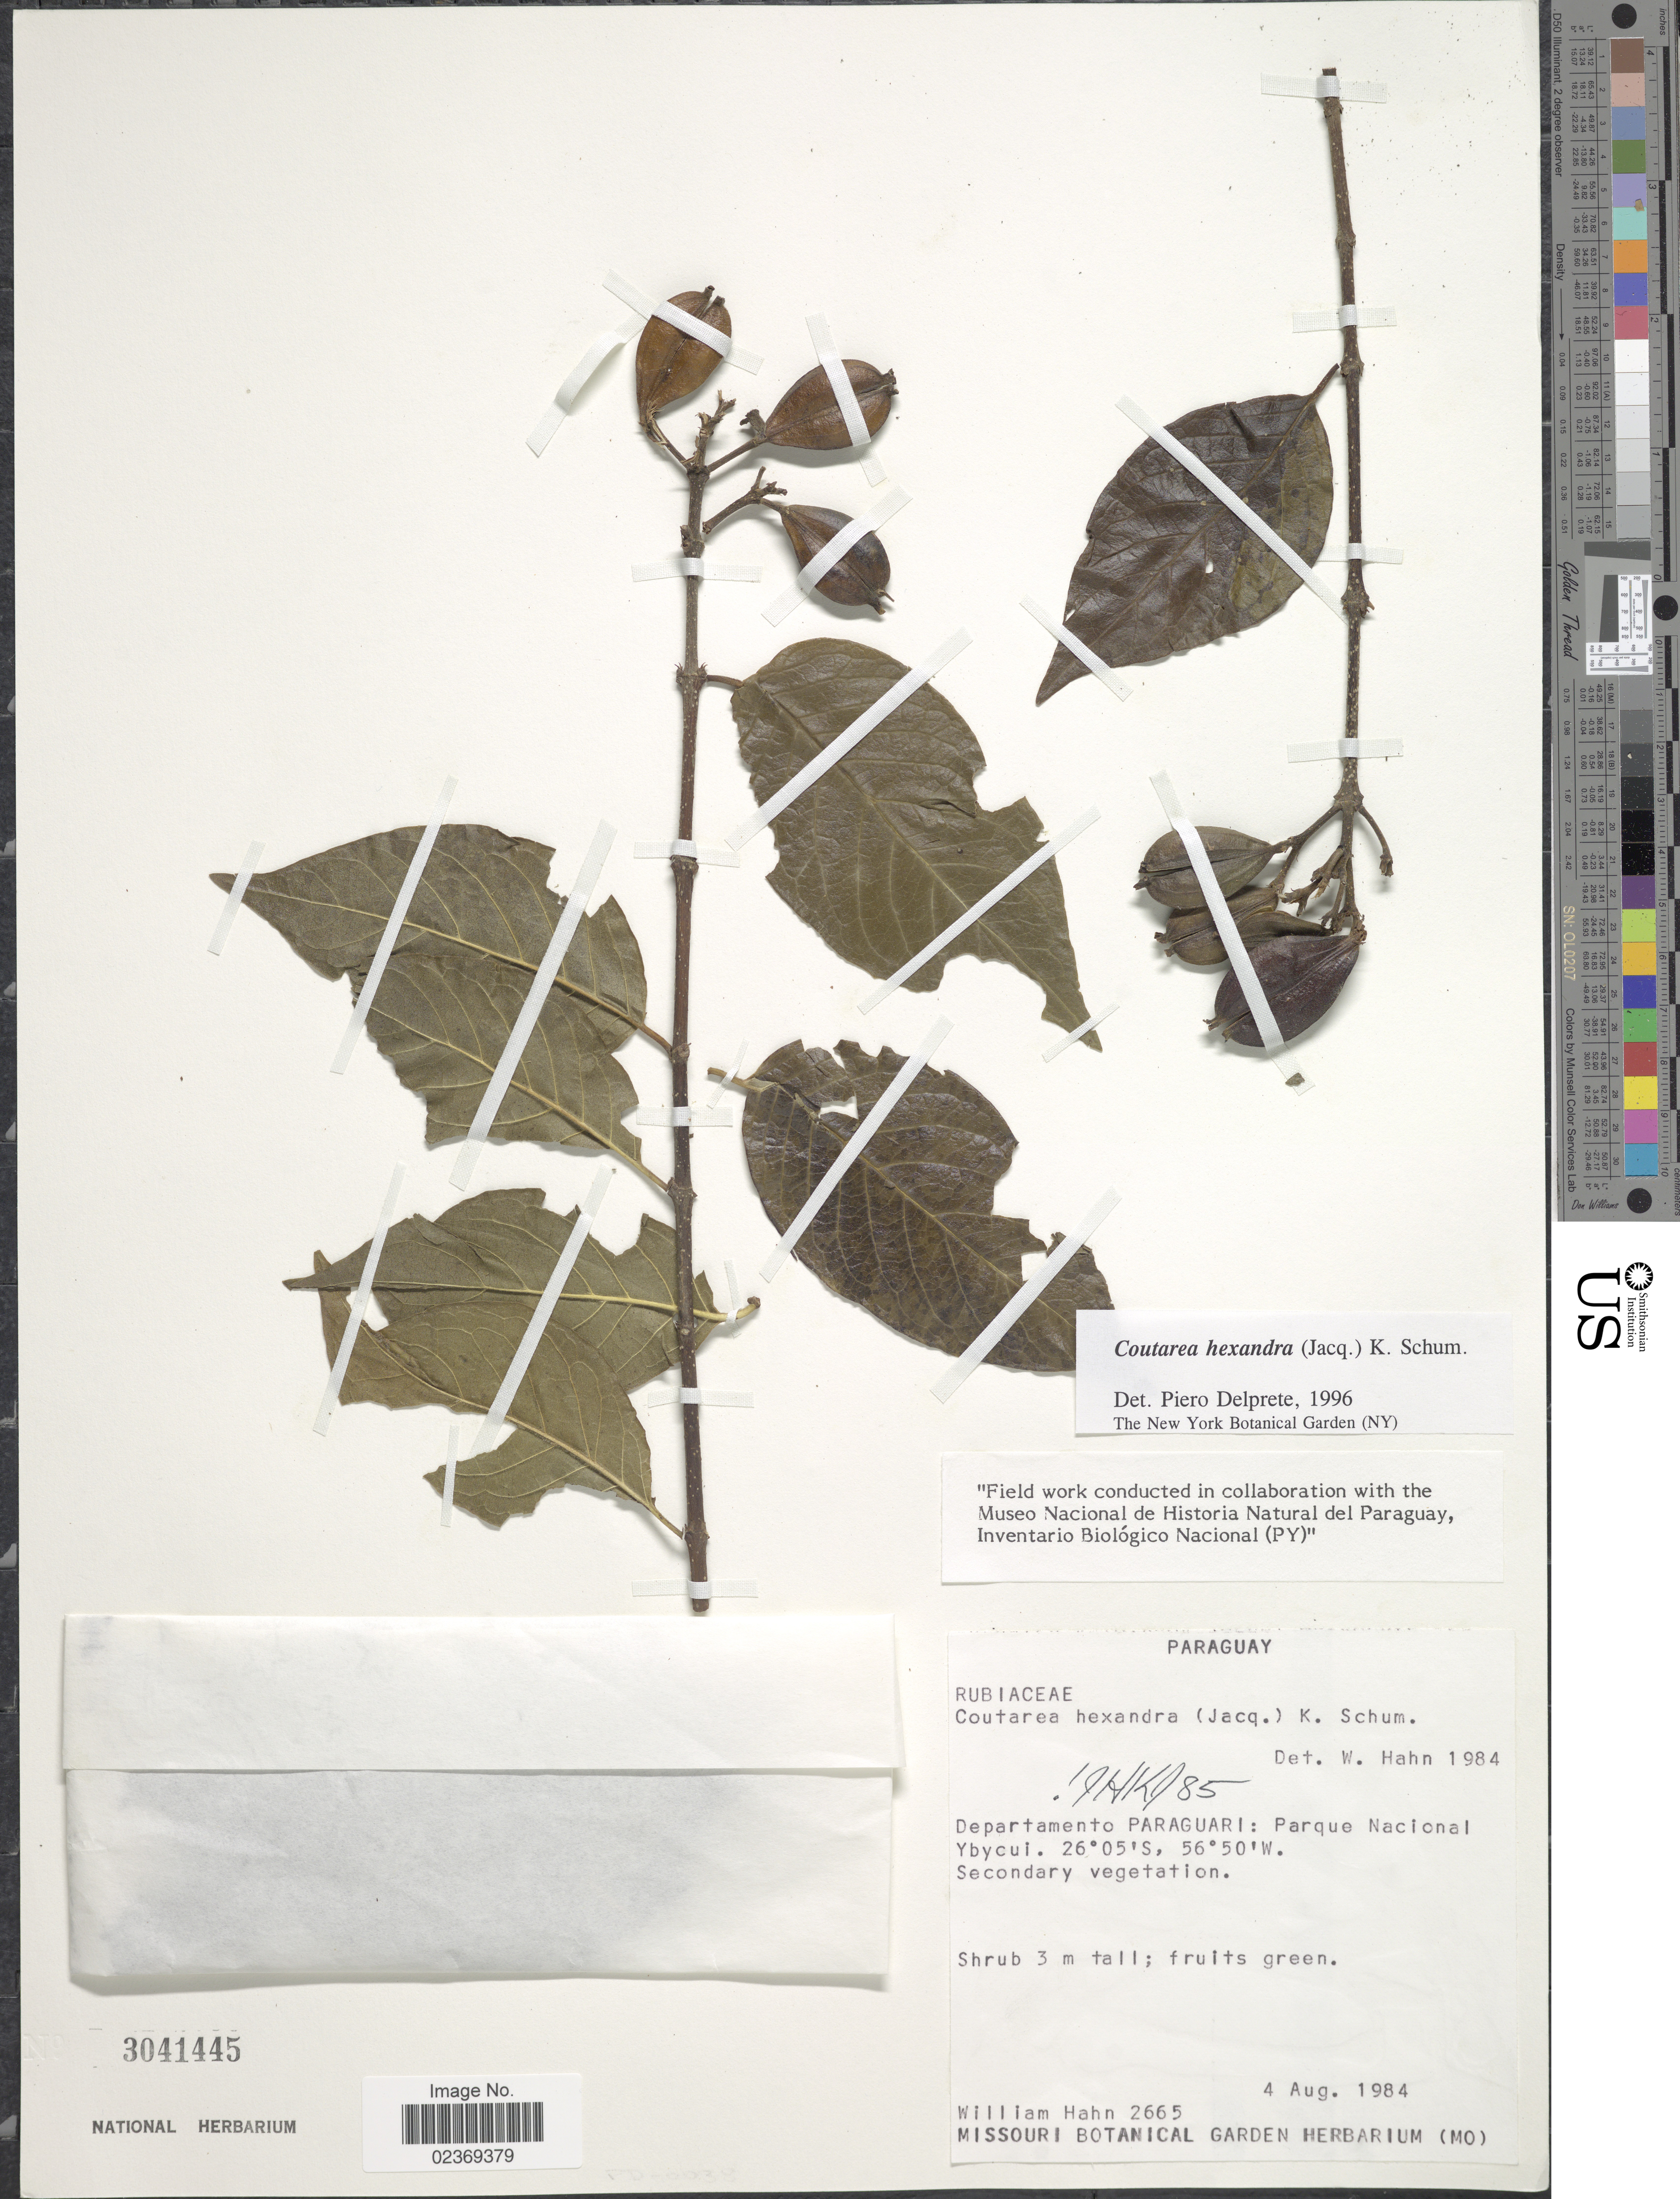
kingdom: Plantae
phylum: Tracheophyta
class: Magnoliopsida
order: Gentianales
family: Rubiaceae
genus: Coutarea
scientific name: Coutarea hexandra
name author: (Jacq.) K. Schum.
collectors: W. Hahn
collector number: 2665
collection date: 1984-08-04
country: Paraguay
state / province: Paraguari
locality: Parque Nacional Ybycui.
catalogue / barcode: US 3041445